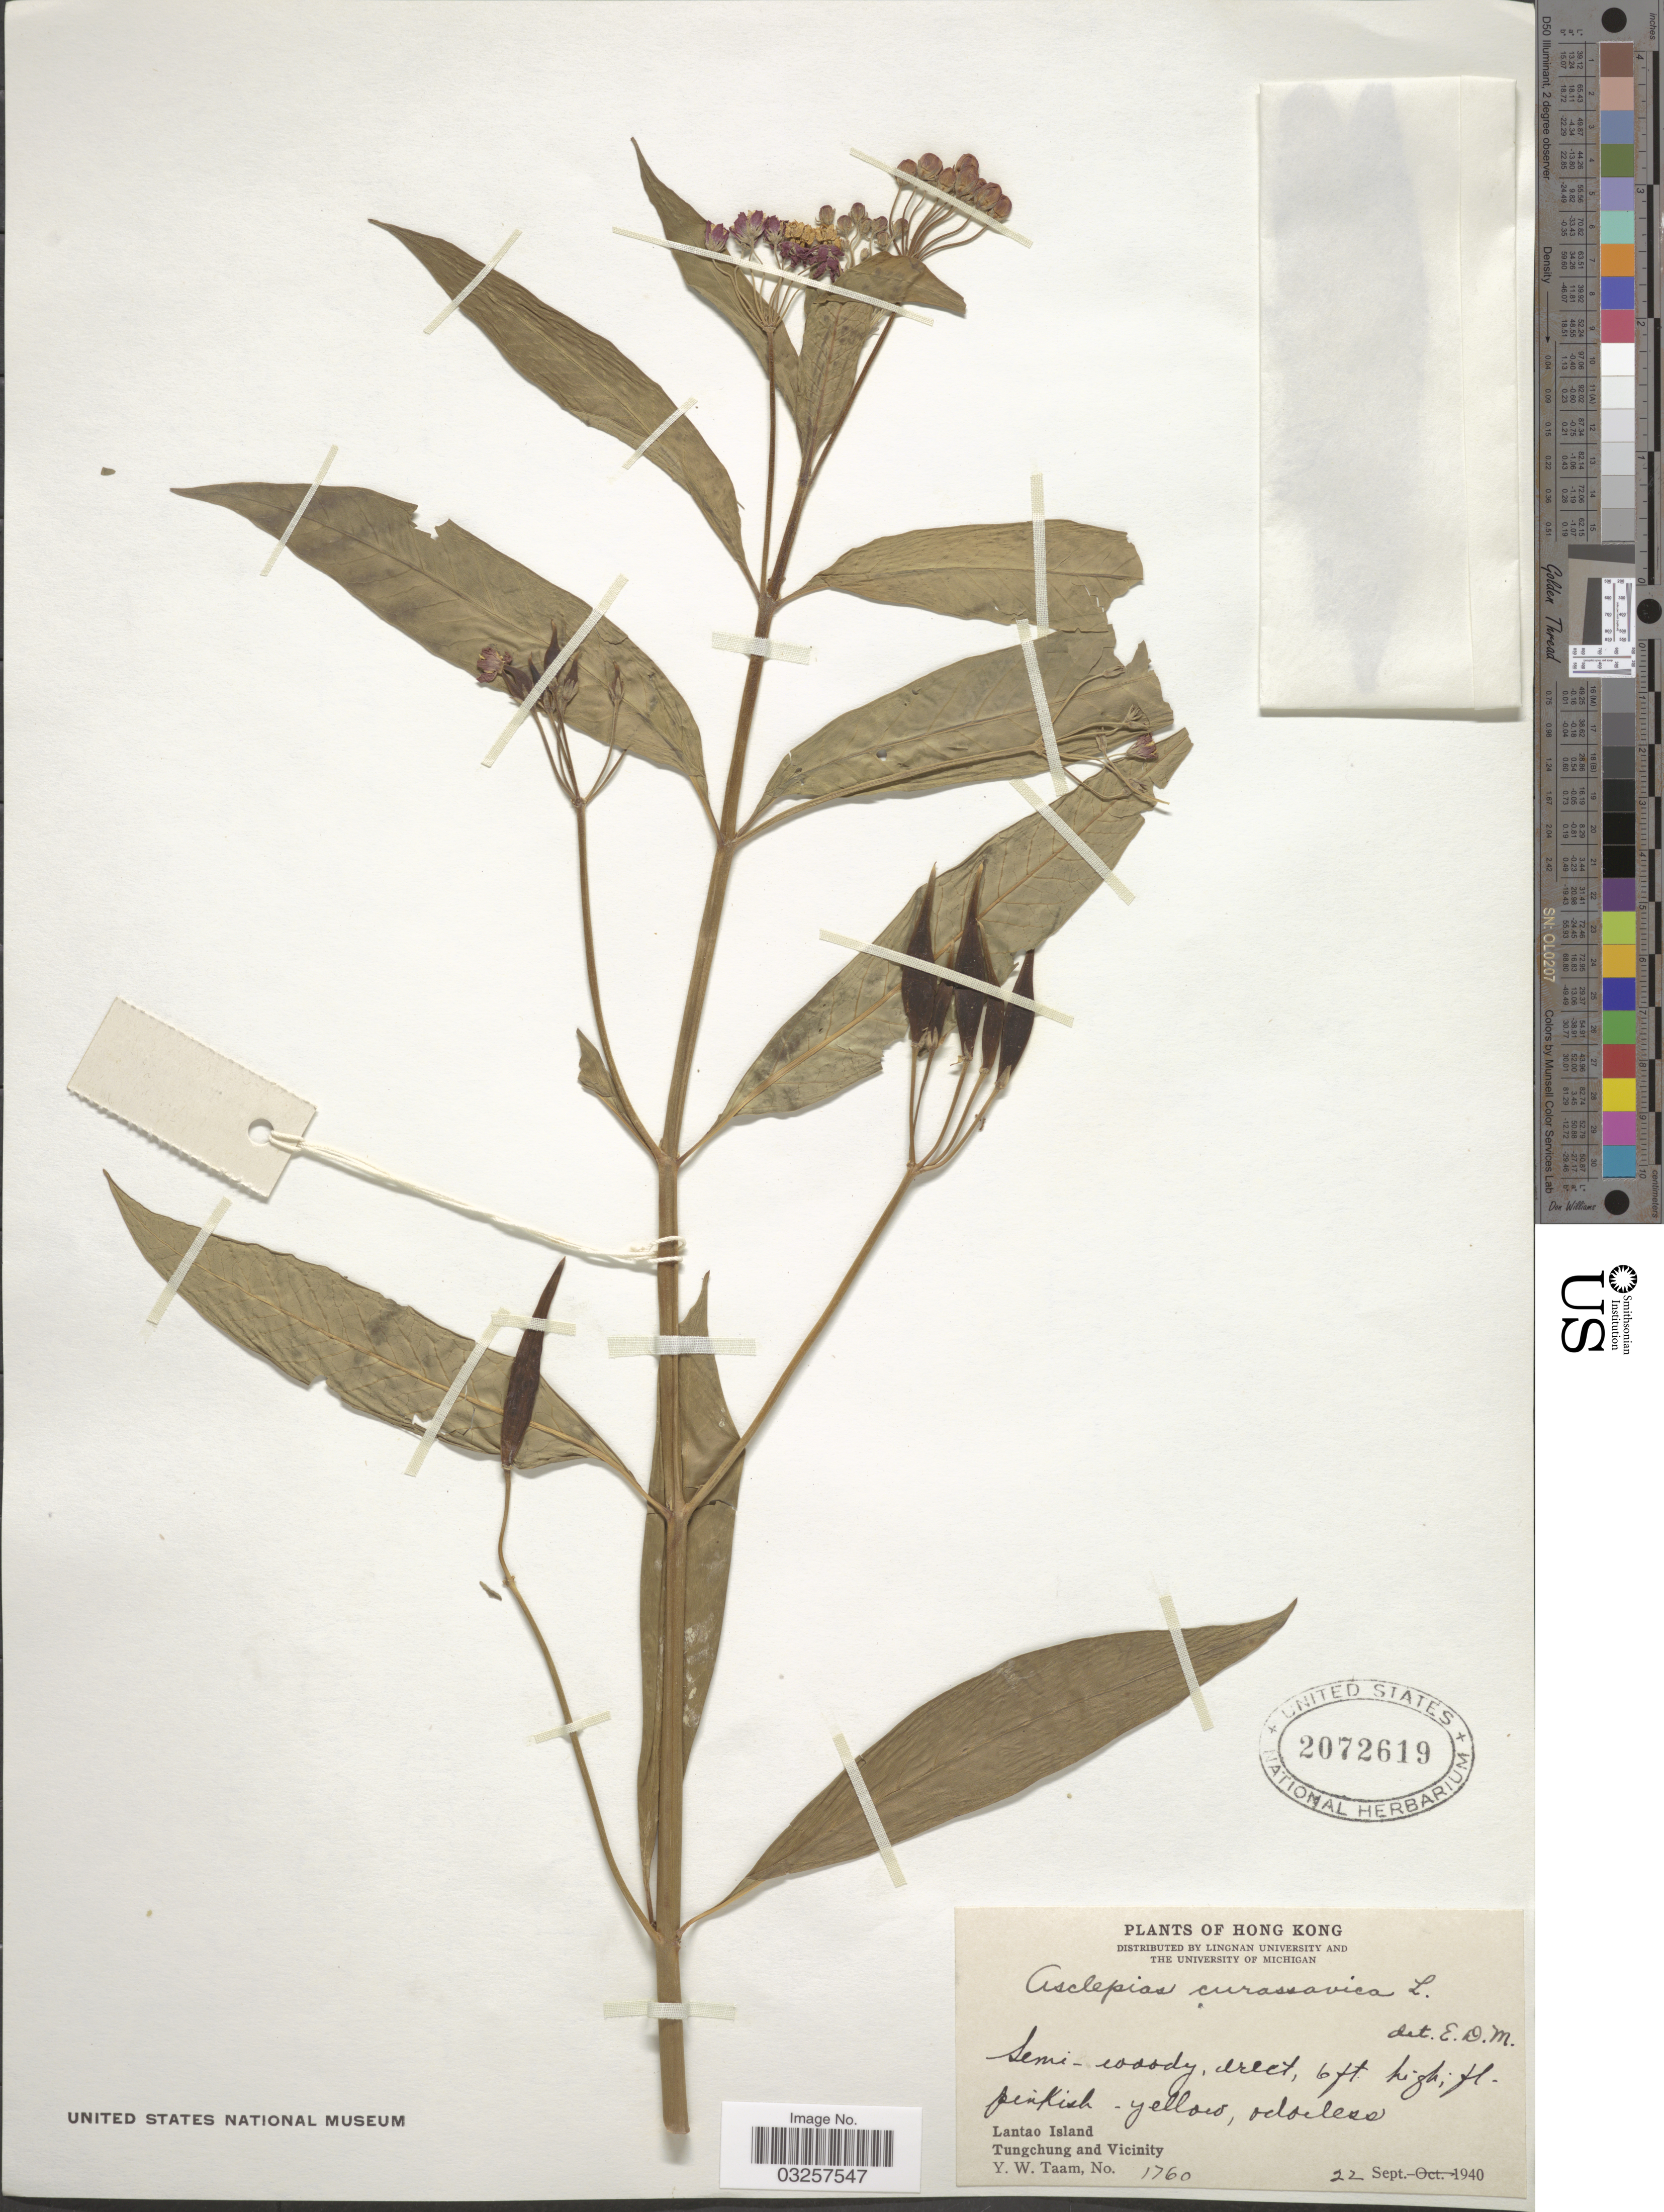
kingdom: Plantae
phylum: Tracheophyta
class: Magnoliopsida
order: Gentianales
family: Apocynaceae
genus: Asclepias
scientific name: Asclepias curassavica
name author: L.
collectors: Y. W. Taam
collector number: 1760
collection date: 1940-09-22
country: China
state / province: Hong Kong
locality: Lantao Island. Tungchung and Vicinity.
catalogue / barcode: US 2072619